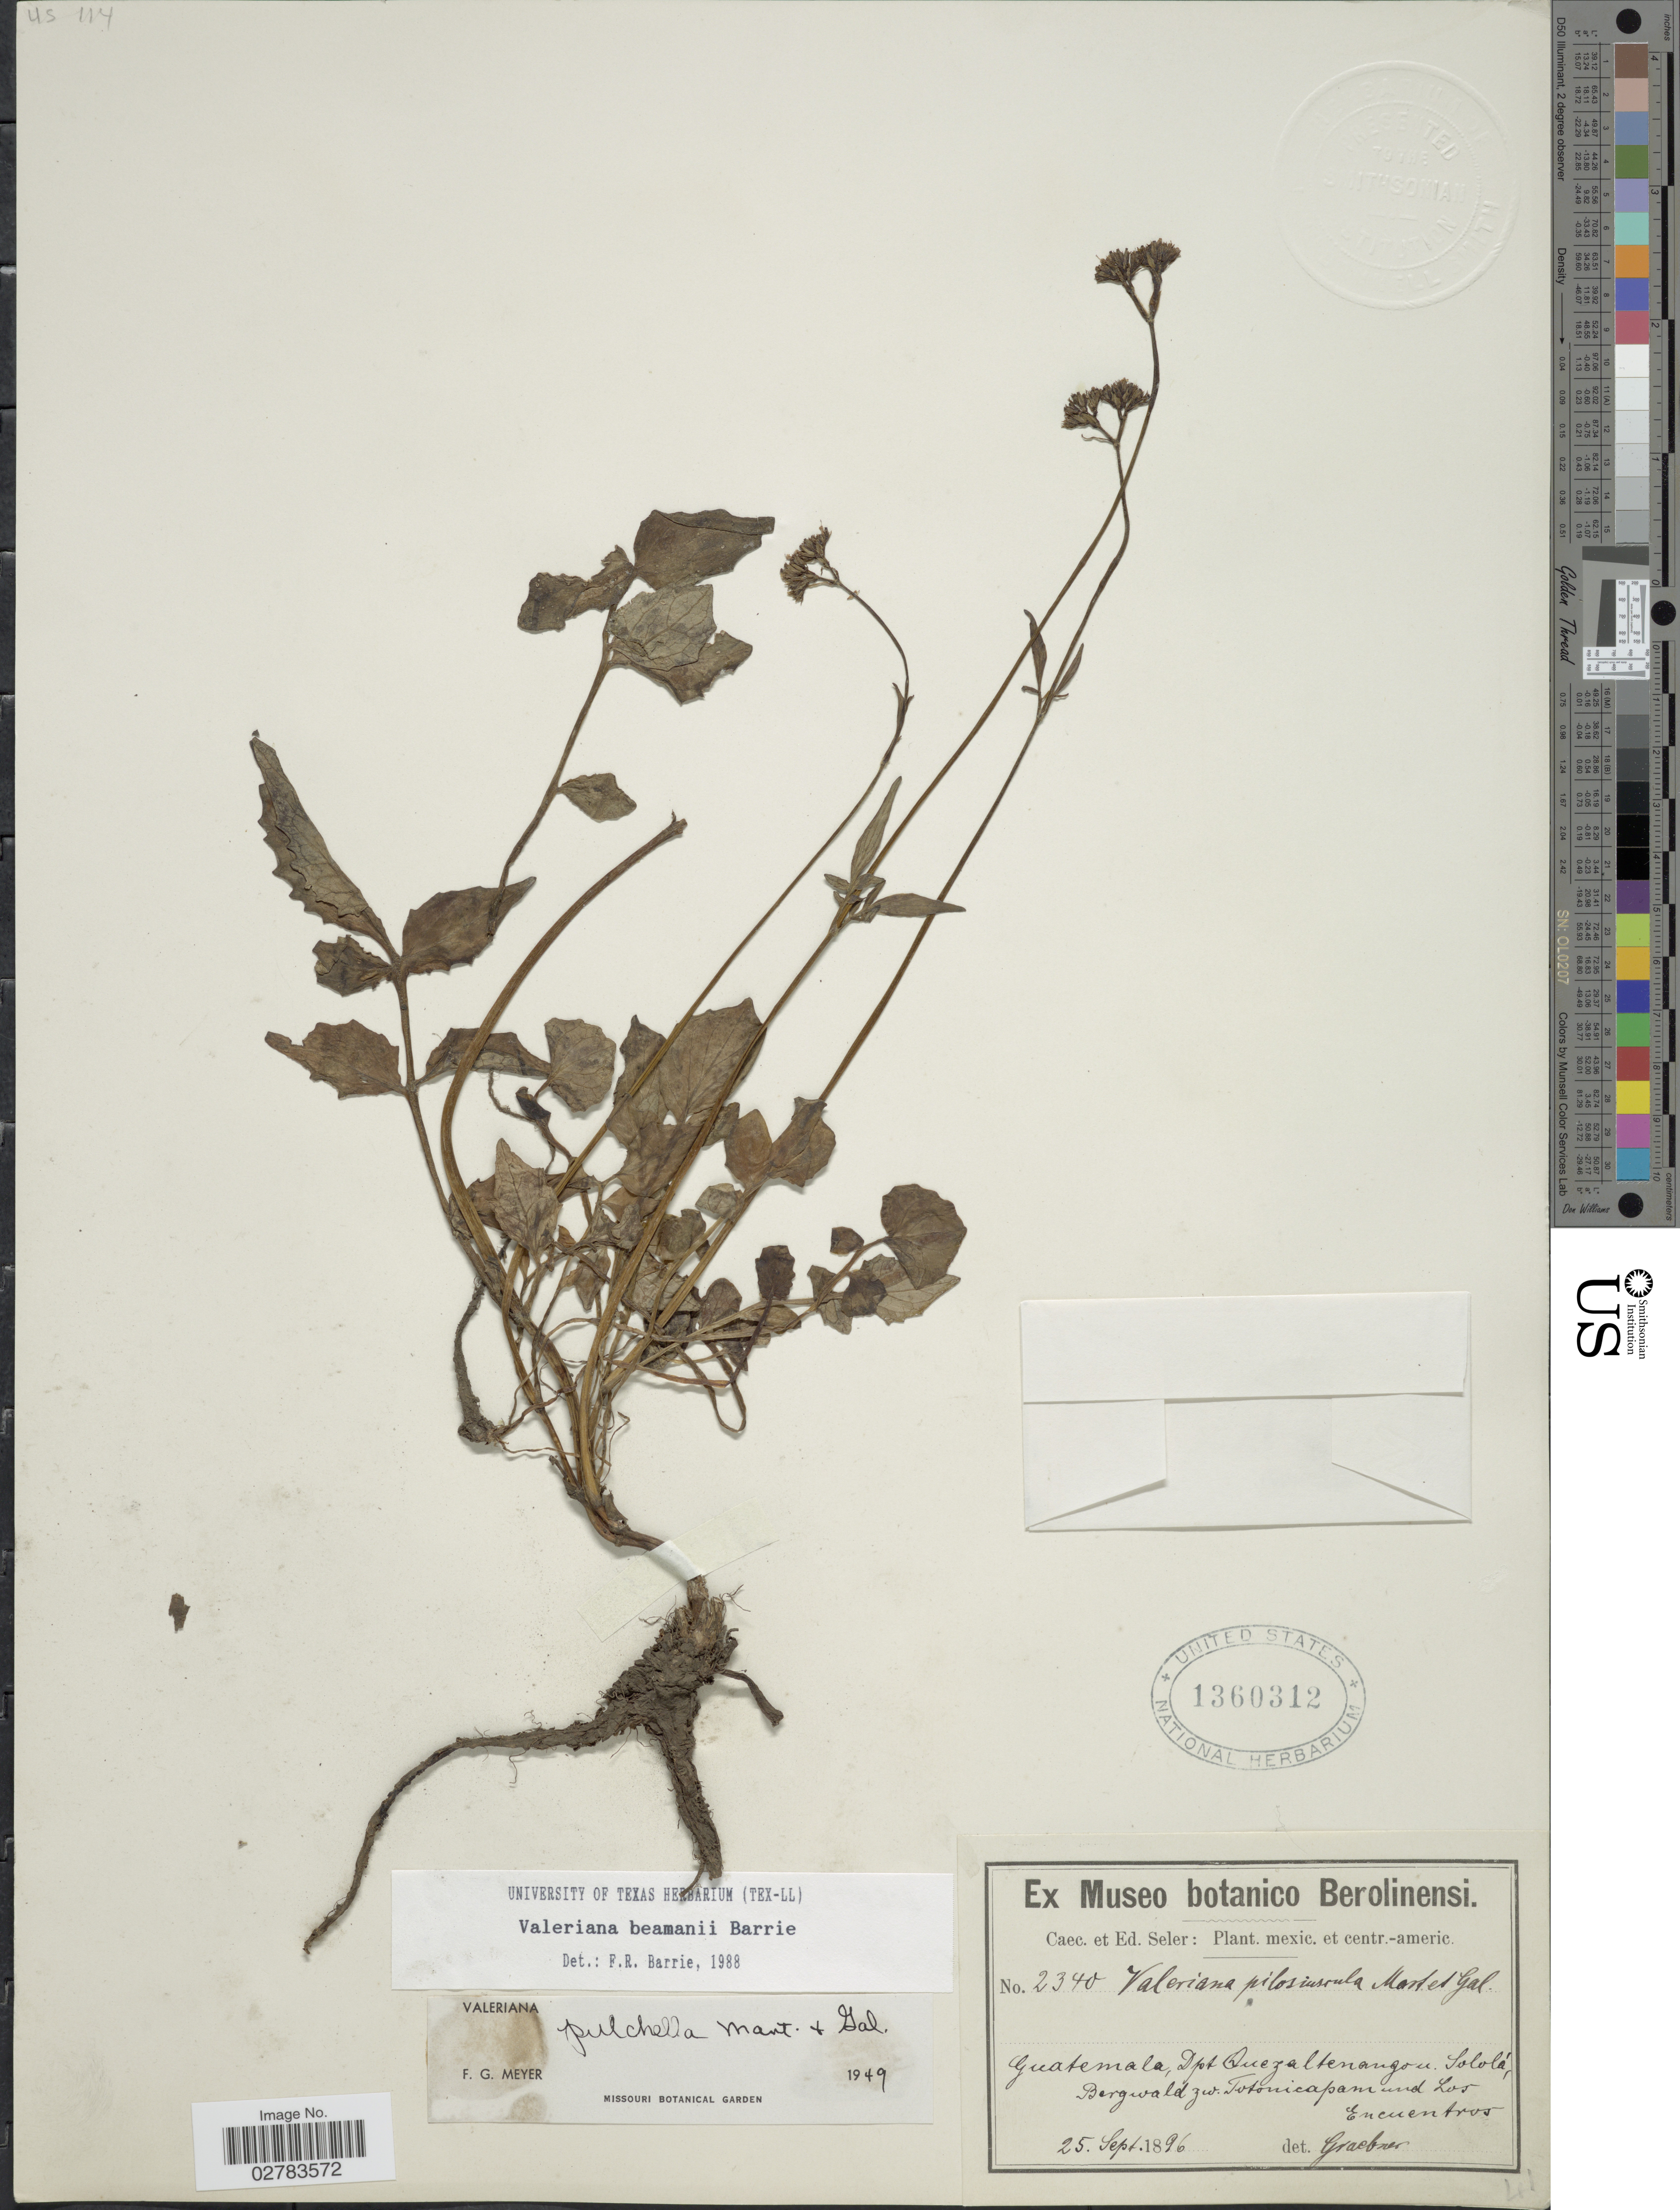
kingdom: Plantae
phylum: Tracheophyta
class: Magnoliopsida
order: Dipsacales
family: Caprifoliaceae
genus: Valeriana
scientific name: Valeriana beamanii Barrie, ined.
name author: Barrie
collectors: C. Seler & E. Seler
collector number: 2340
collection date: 1896-09-25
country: Guatemala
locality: Mexic. et centr.-americ. Dpt Quezaltenango. Sololá, Bergwald zw. Totonicapan und Los Encuentros.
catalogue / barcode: US 1360312